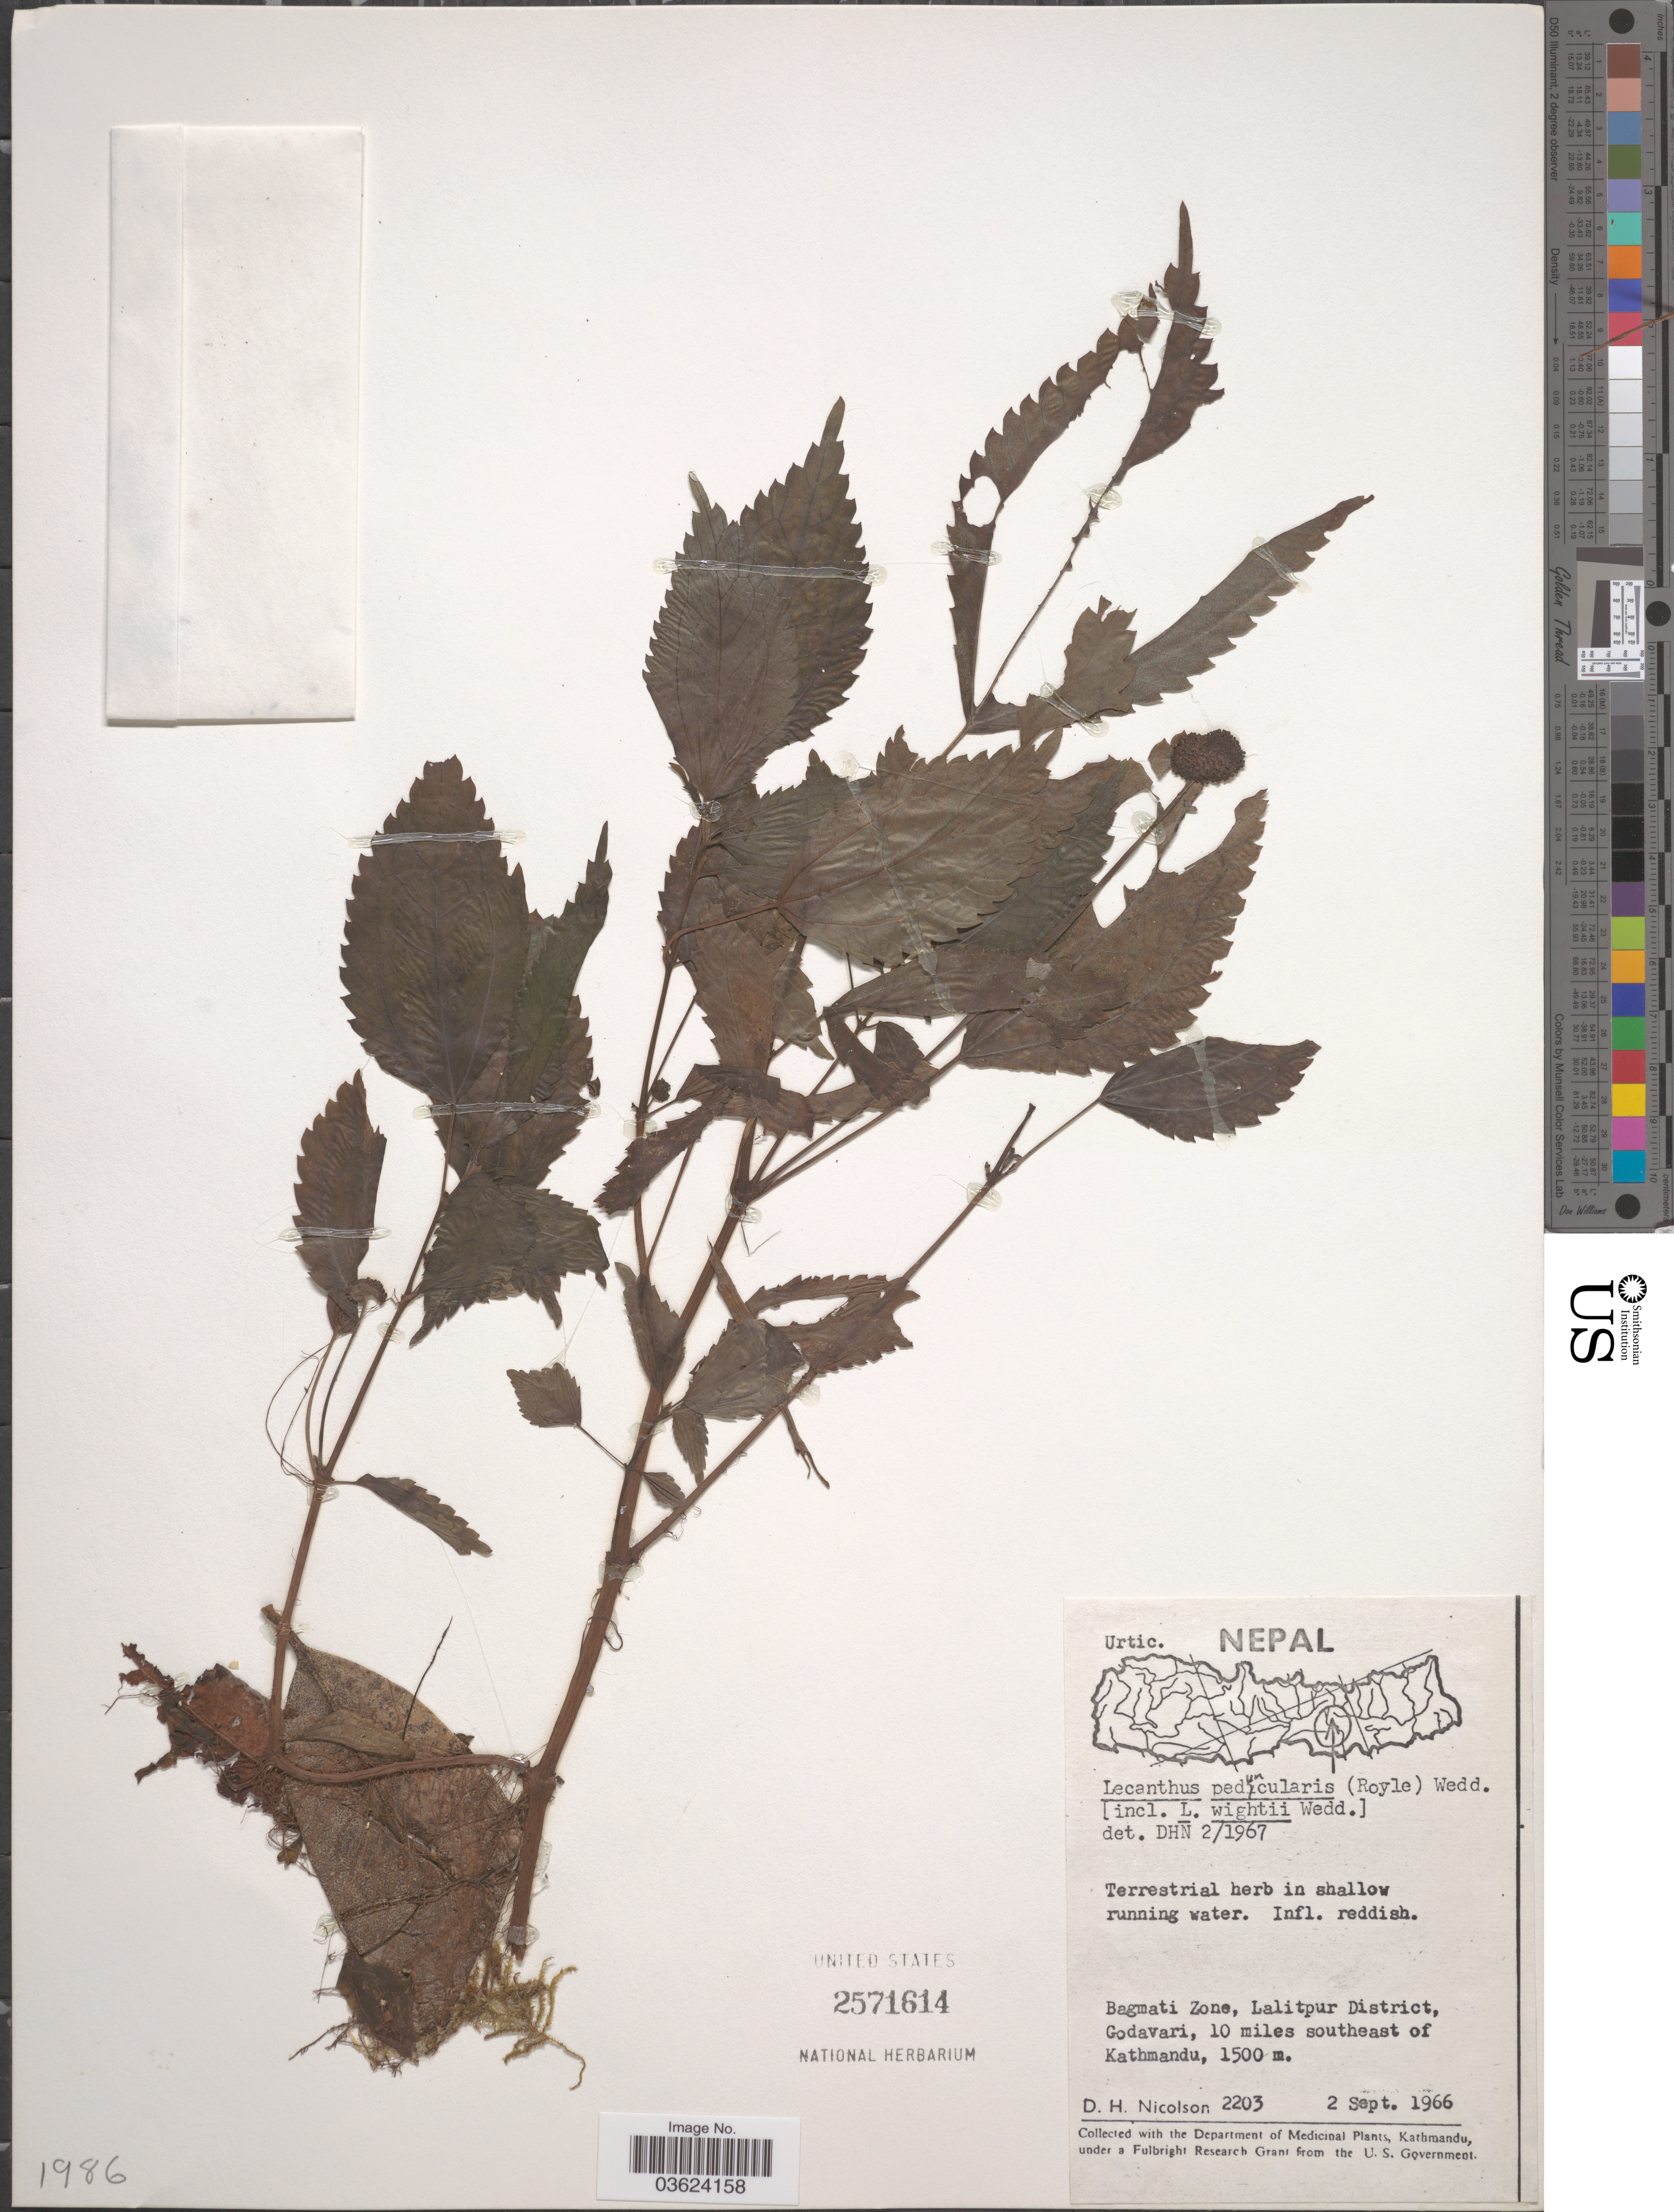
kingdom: Plantae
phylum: Tracheophyta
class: Magnoliopsida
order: Rosales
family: Urticaceae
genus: Lecanthus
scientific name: Lecanthus peduncularis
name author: (Wall. ex Royle) Wedd.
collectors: D. H. Nicolson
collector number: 2203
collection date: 1966-09-02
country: Nepal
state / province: Bagmati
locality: Bagmati Zone, Lalitpur District, Godavari, 10 miles southeast of Kathmandu.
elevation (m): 1500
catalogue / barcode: US 2571614